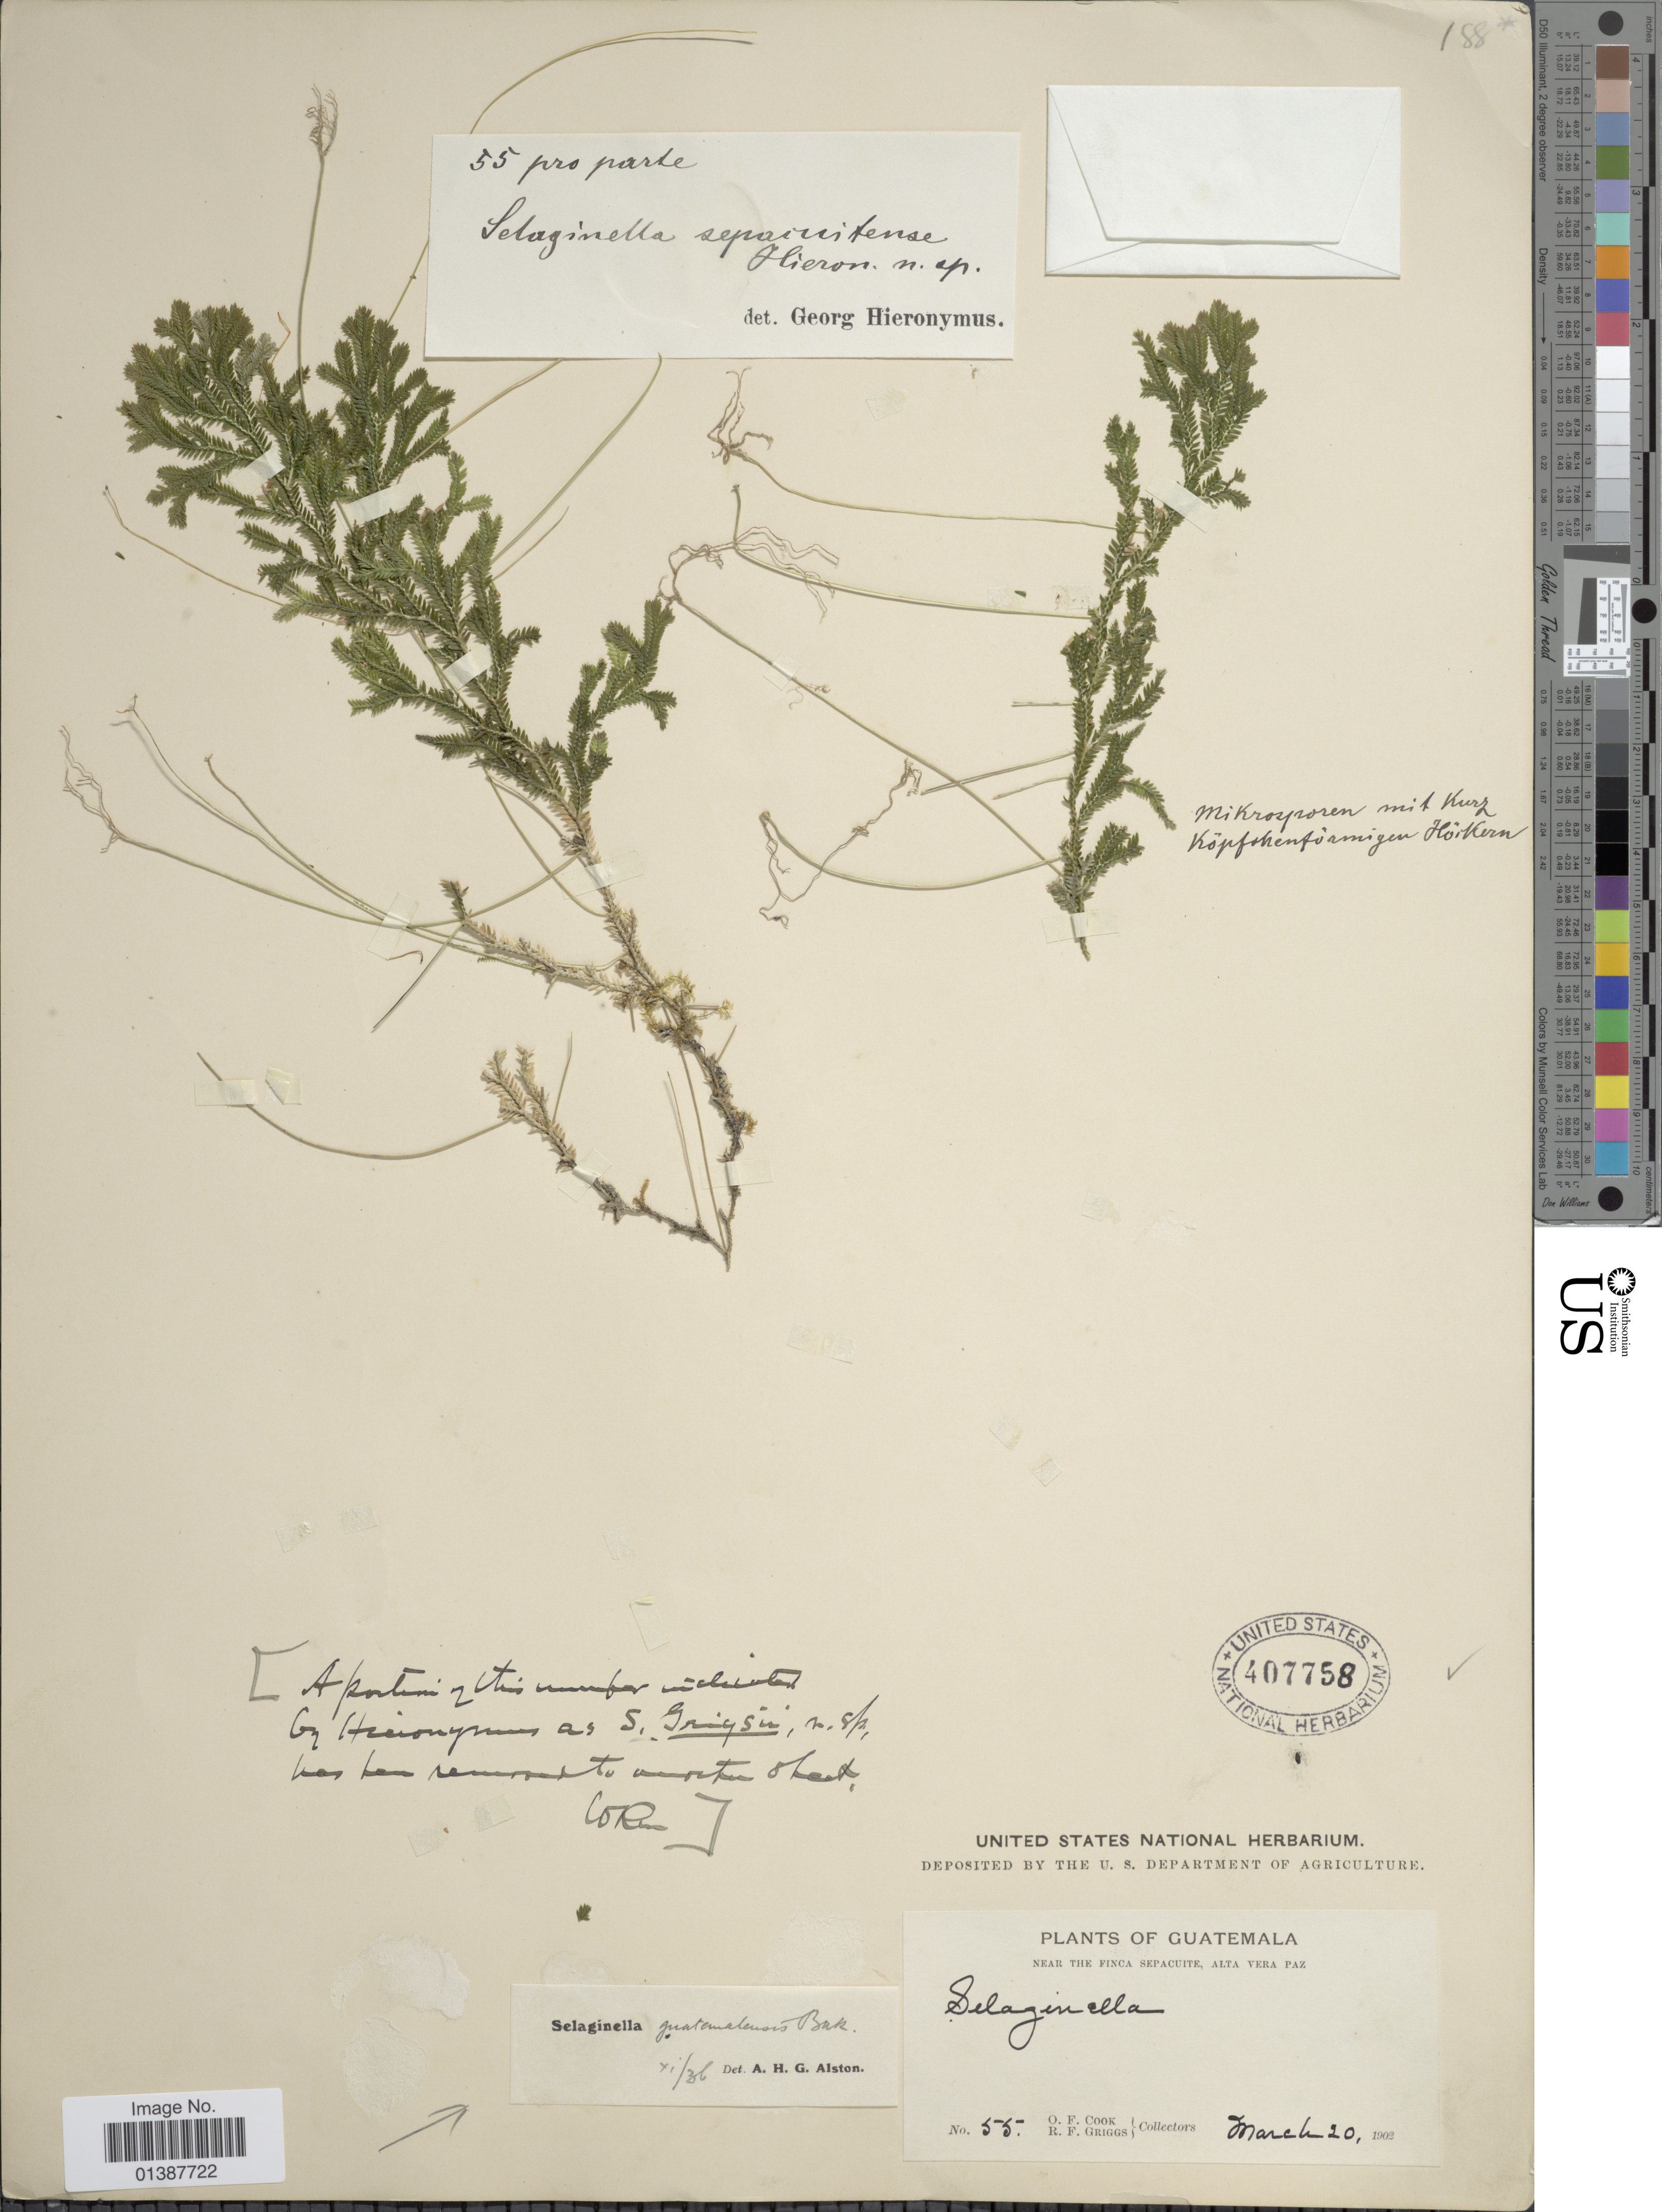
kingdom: Plantae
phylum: Tracheophyta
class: Lycopodiopsida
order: Selaginellales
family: Selaginellaceae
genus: Selaginella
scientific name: Selaginella guatemalensis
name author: Baker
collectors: O. F. Cook & R. F. Griggs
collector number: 55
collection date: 1902-03-20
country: Guatemala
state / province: Alta Verapaz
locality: Near the Finca Sepacuite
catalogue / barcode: US 407758